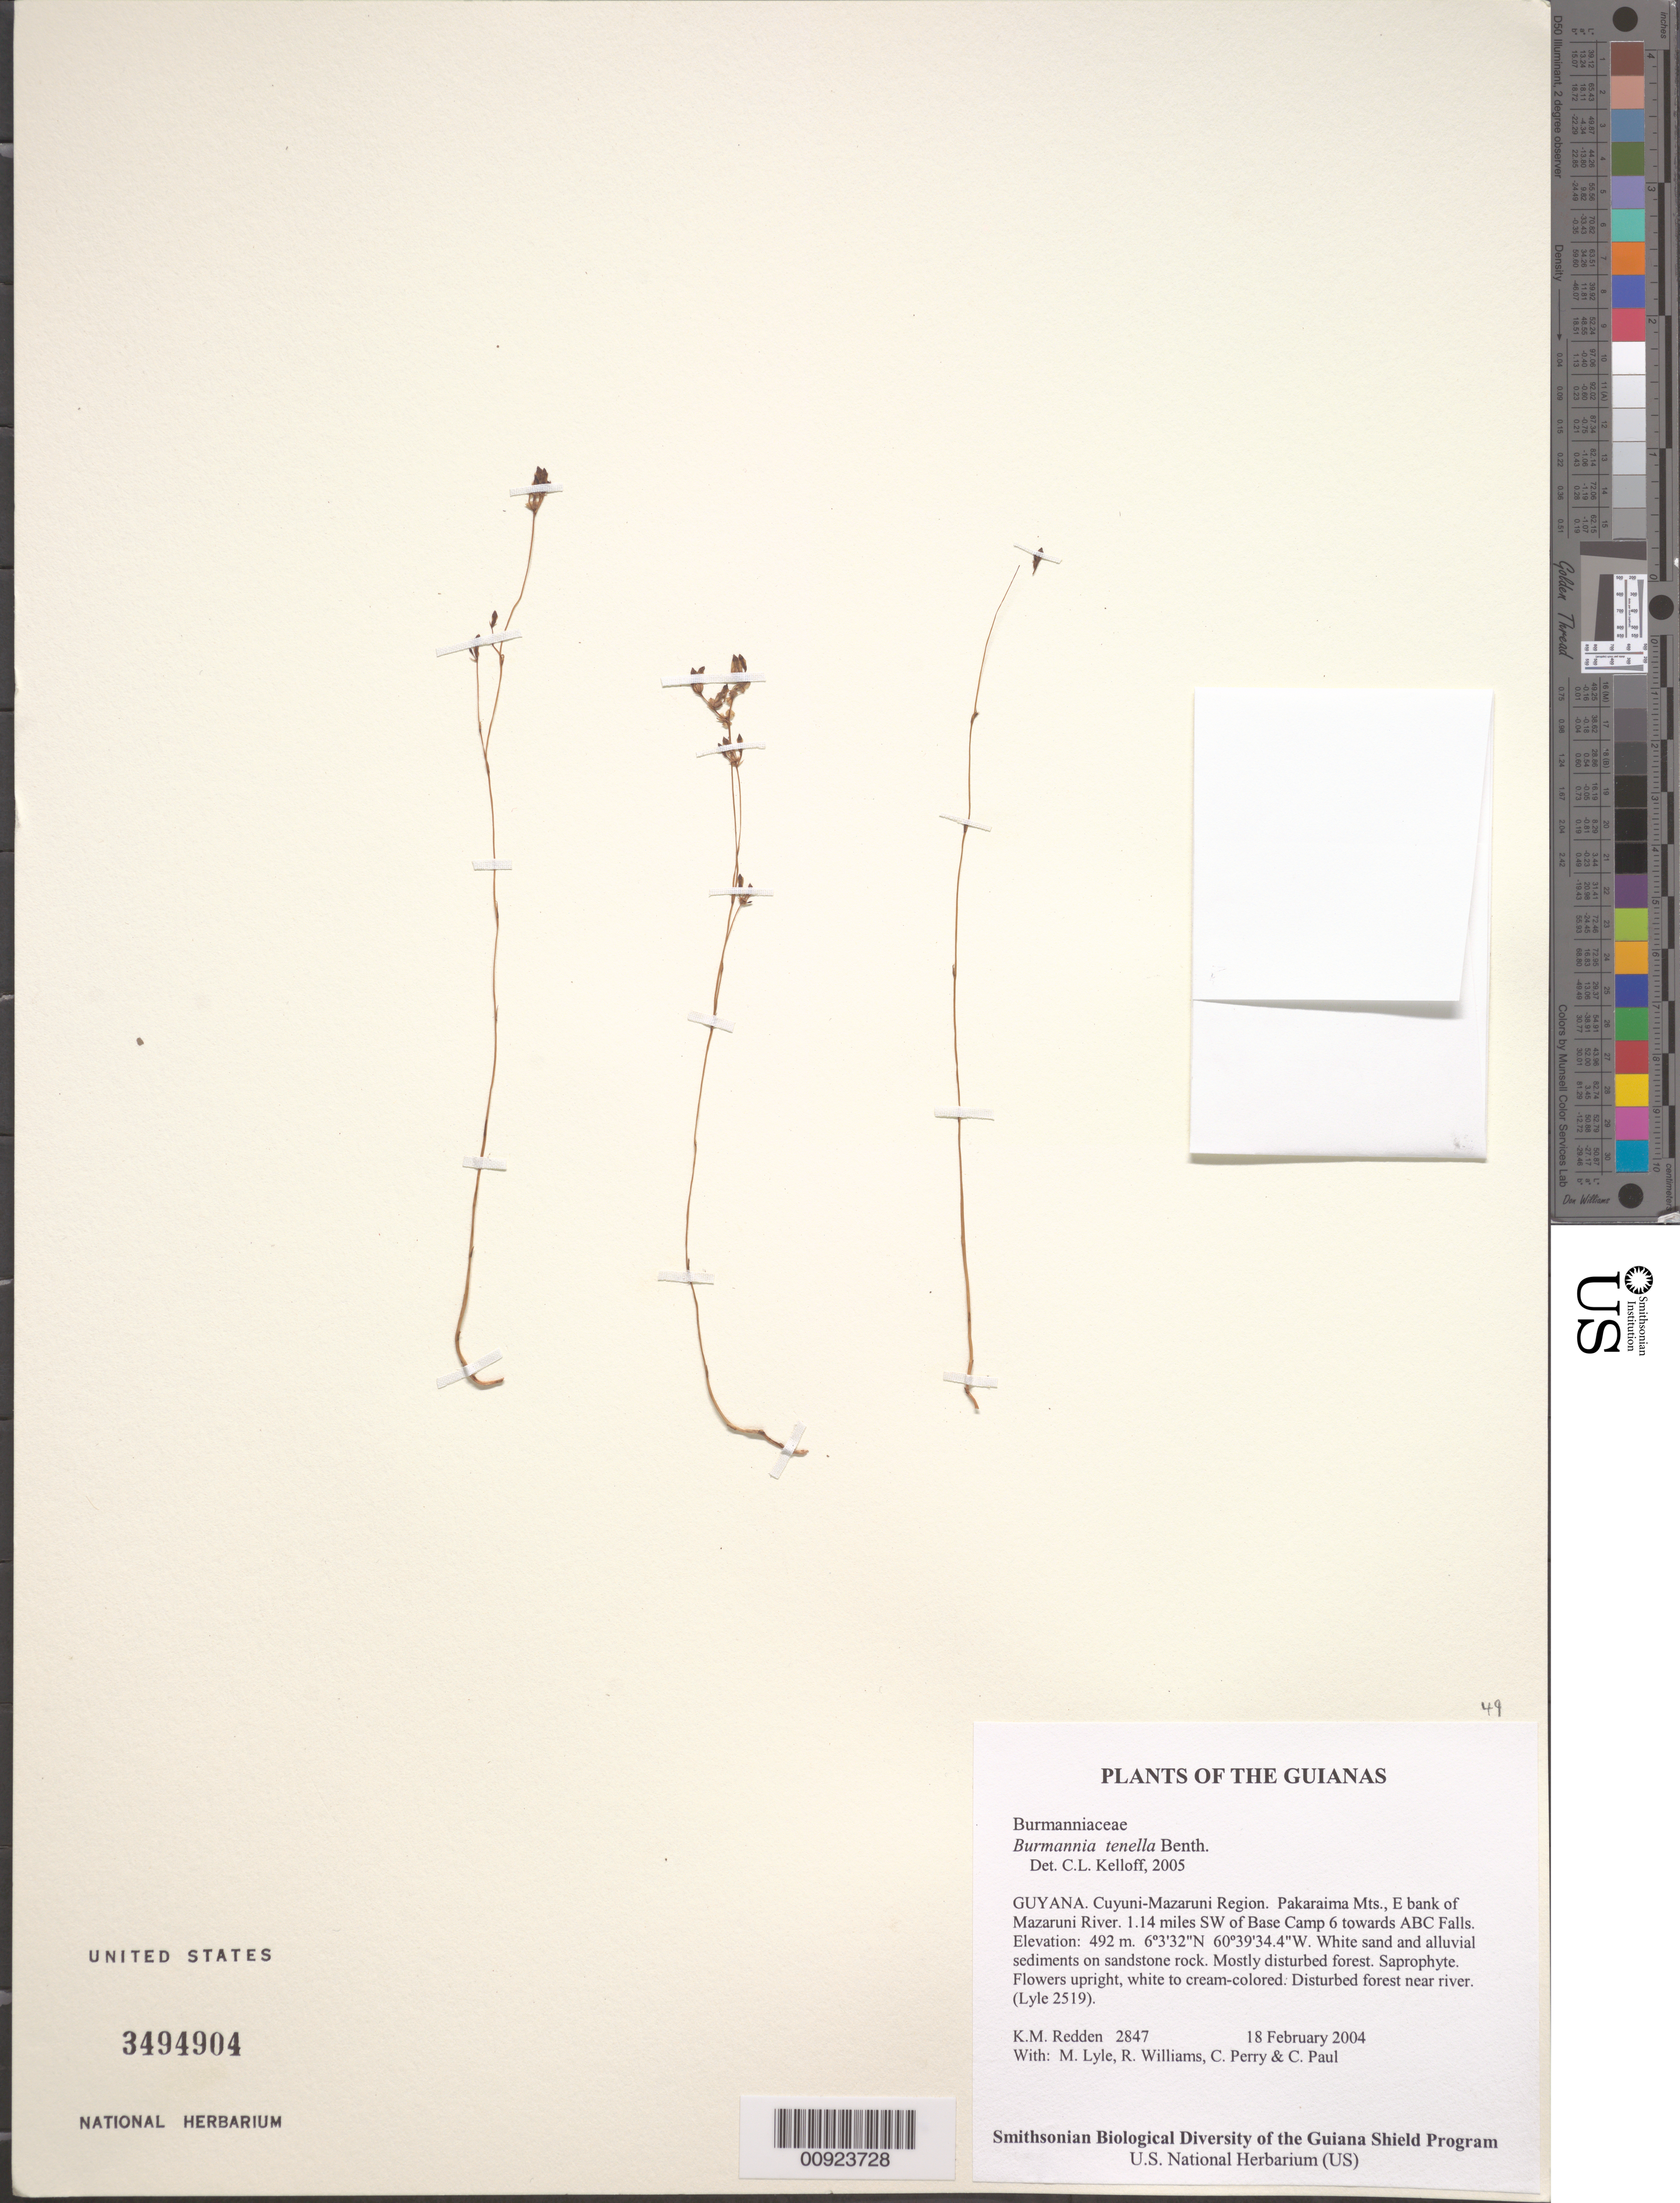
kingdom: Plantae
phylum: Tracheophyta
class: Liliopsida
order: Dioscoreales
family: Burmanniaceae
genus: Burmannia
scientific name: Burmannia tenella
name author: Benth.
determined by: Kelloff, Carol L., (US), Smithsonian Institution - National Museum of Natural History (UNITED STATES)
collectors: K. M. Redden, M. Lyle, R. Williams, C. Perry & C. Paul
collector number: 2847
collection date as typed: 18 February 2004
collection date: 2004-02-18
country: Guyana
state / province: Cuyuni-Mazaruni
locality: Pakaraima Mts., E bank of Mazaruni River. 1.14 miles SW of Base Camp 6 towards ABC Falls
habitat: White sand and alluvial sediments on sandstone rock. Mostly disturbed forest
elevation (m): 492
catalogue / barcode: US 3494904